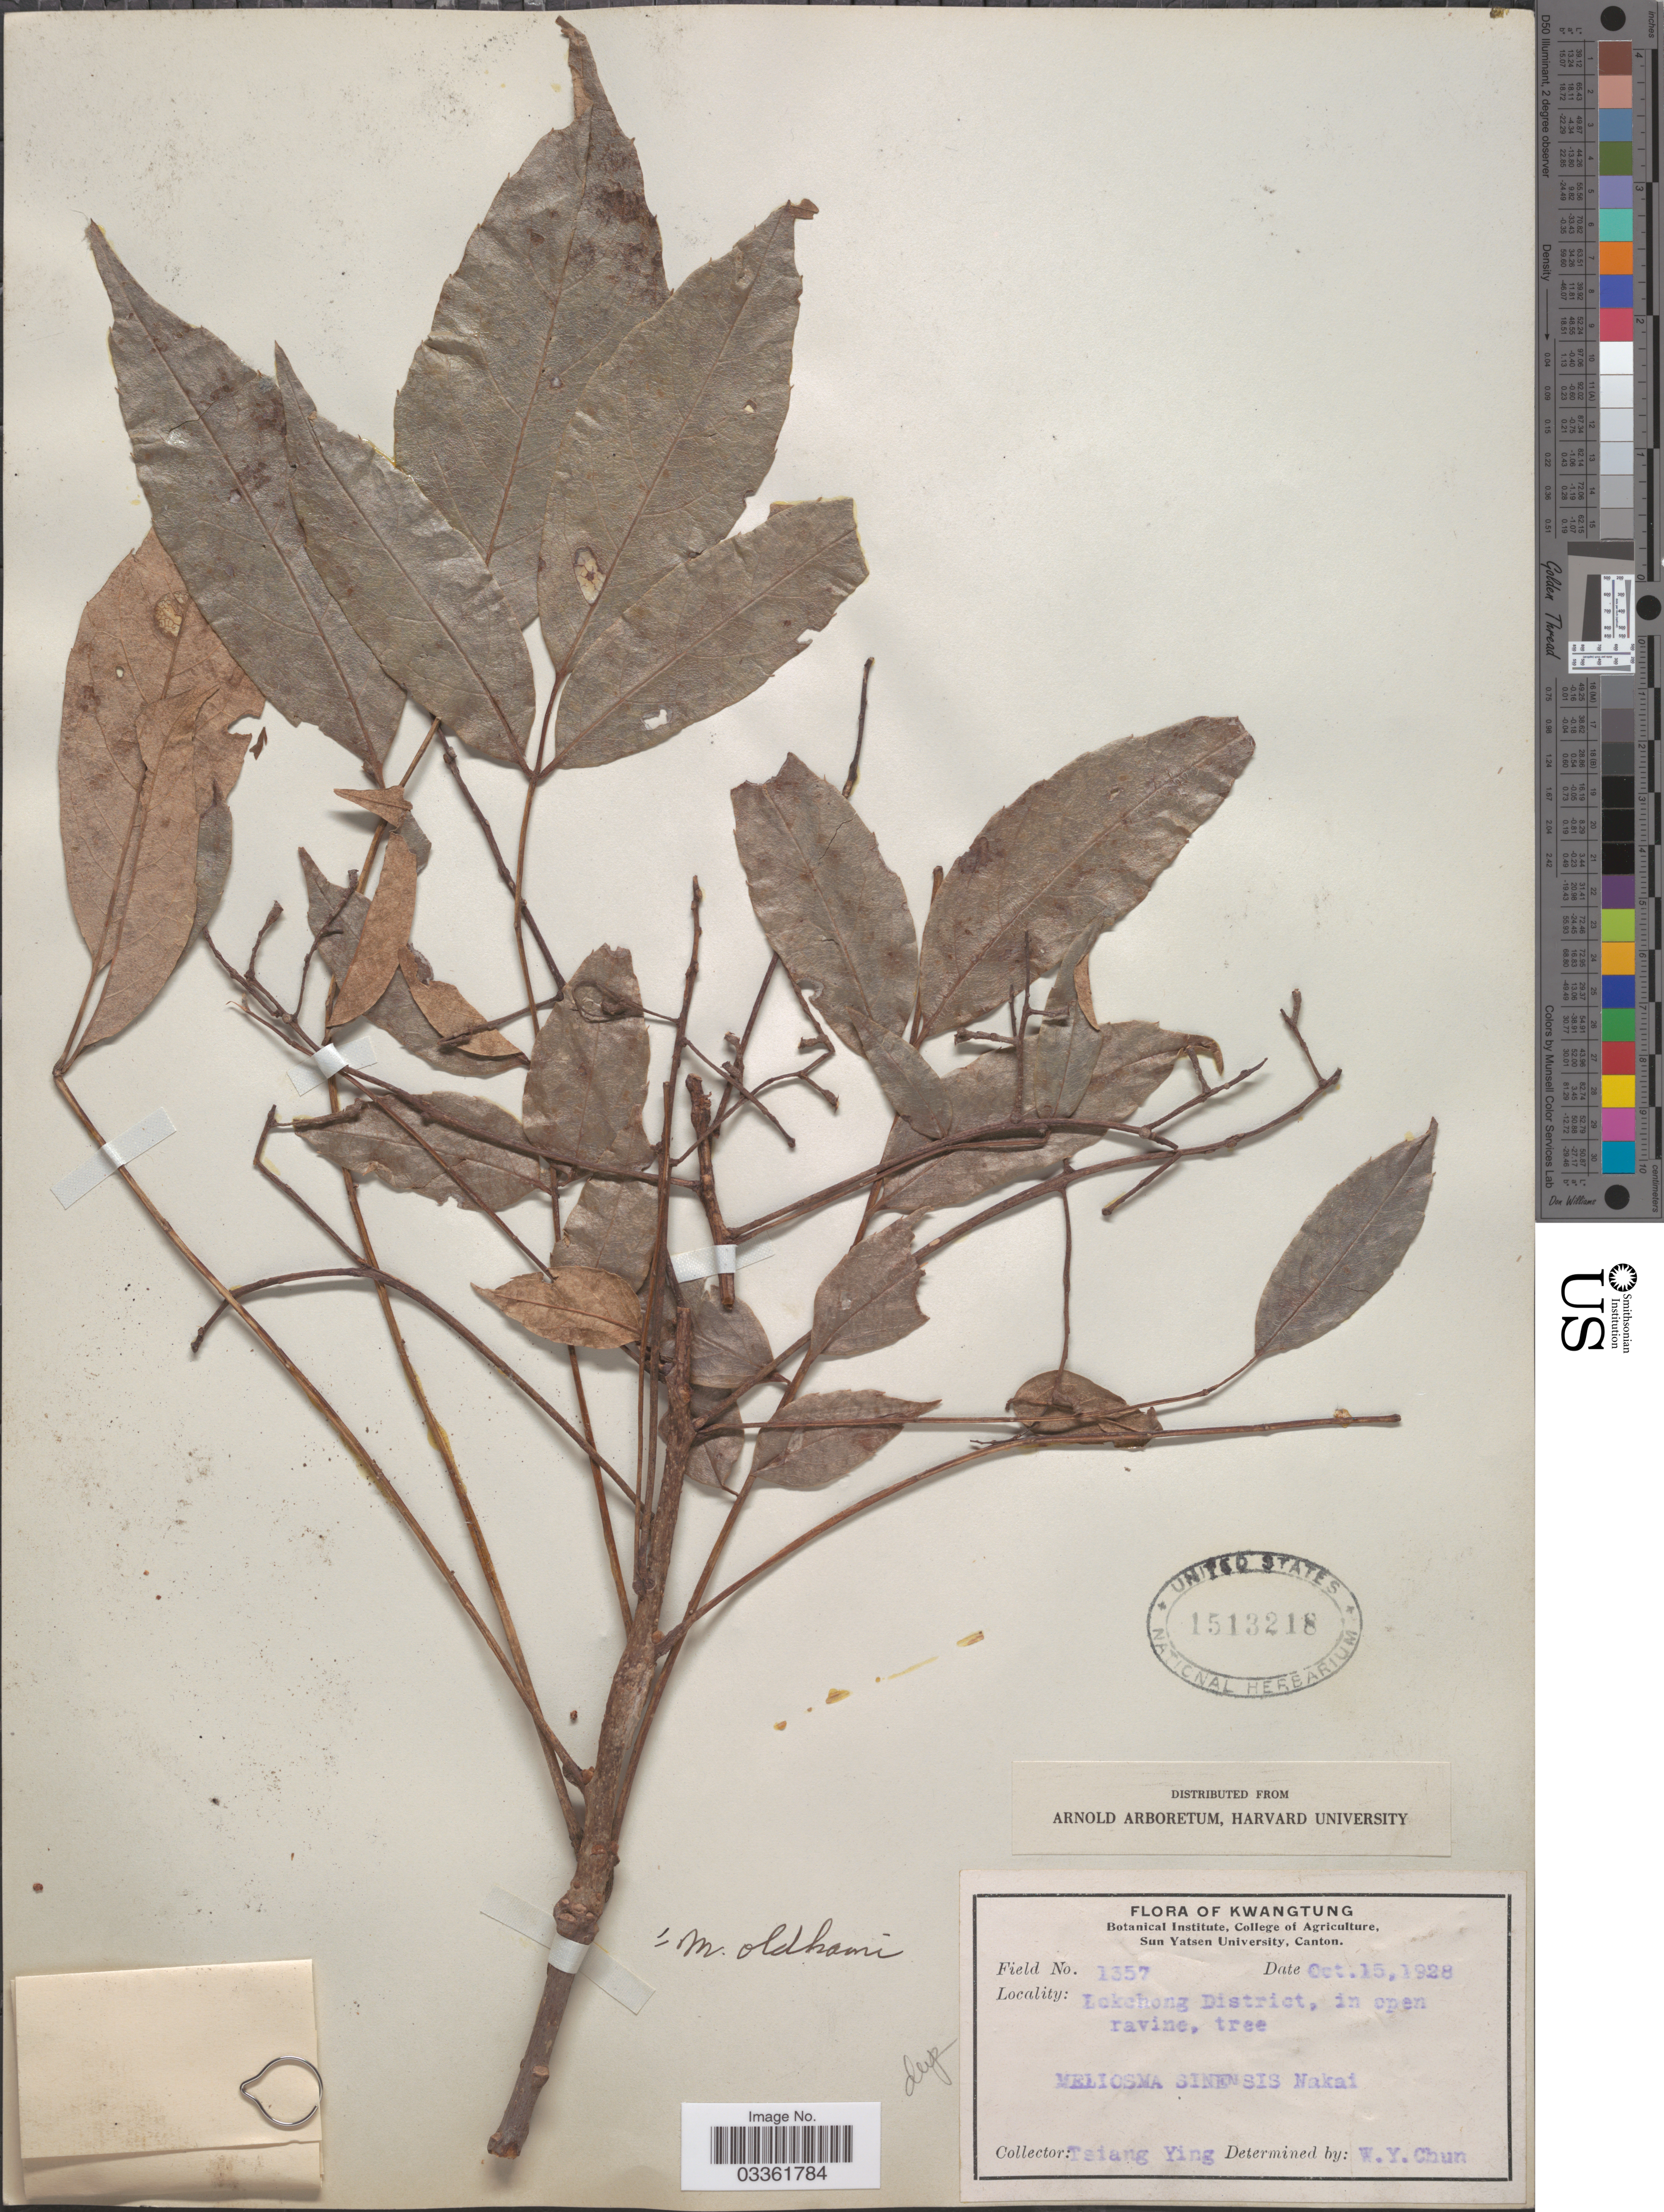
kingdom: Plantae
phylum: Tracheophyta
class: Magnoliopsida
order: Proteales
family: Sabiaceae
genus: Meliosma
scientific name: Meliosma rhoifolia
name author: Maxim.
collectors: T. Ying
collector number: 1357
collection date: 1928-10-15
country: China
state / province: Guangdong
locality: Kwangtung, Lokchong District.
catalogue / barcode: US 1513218